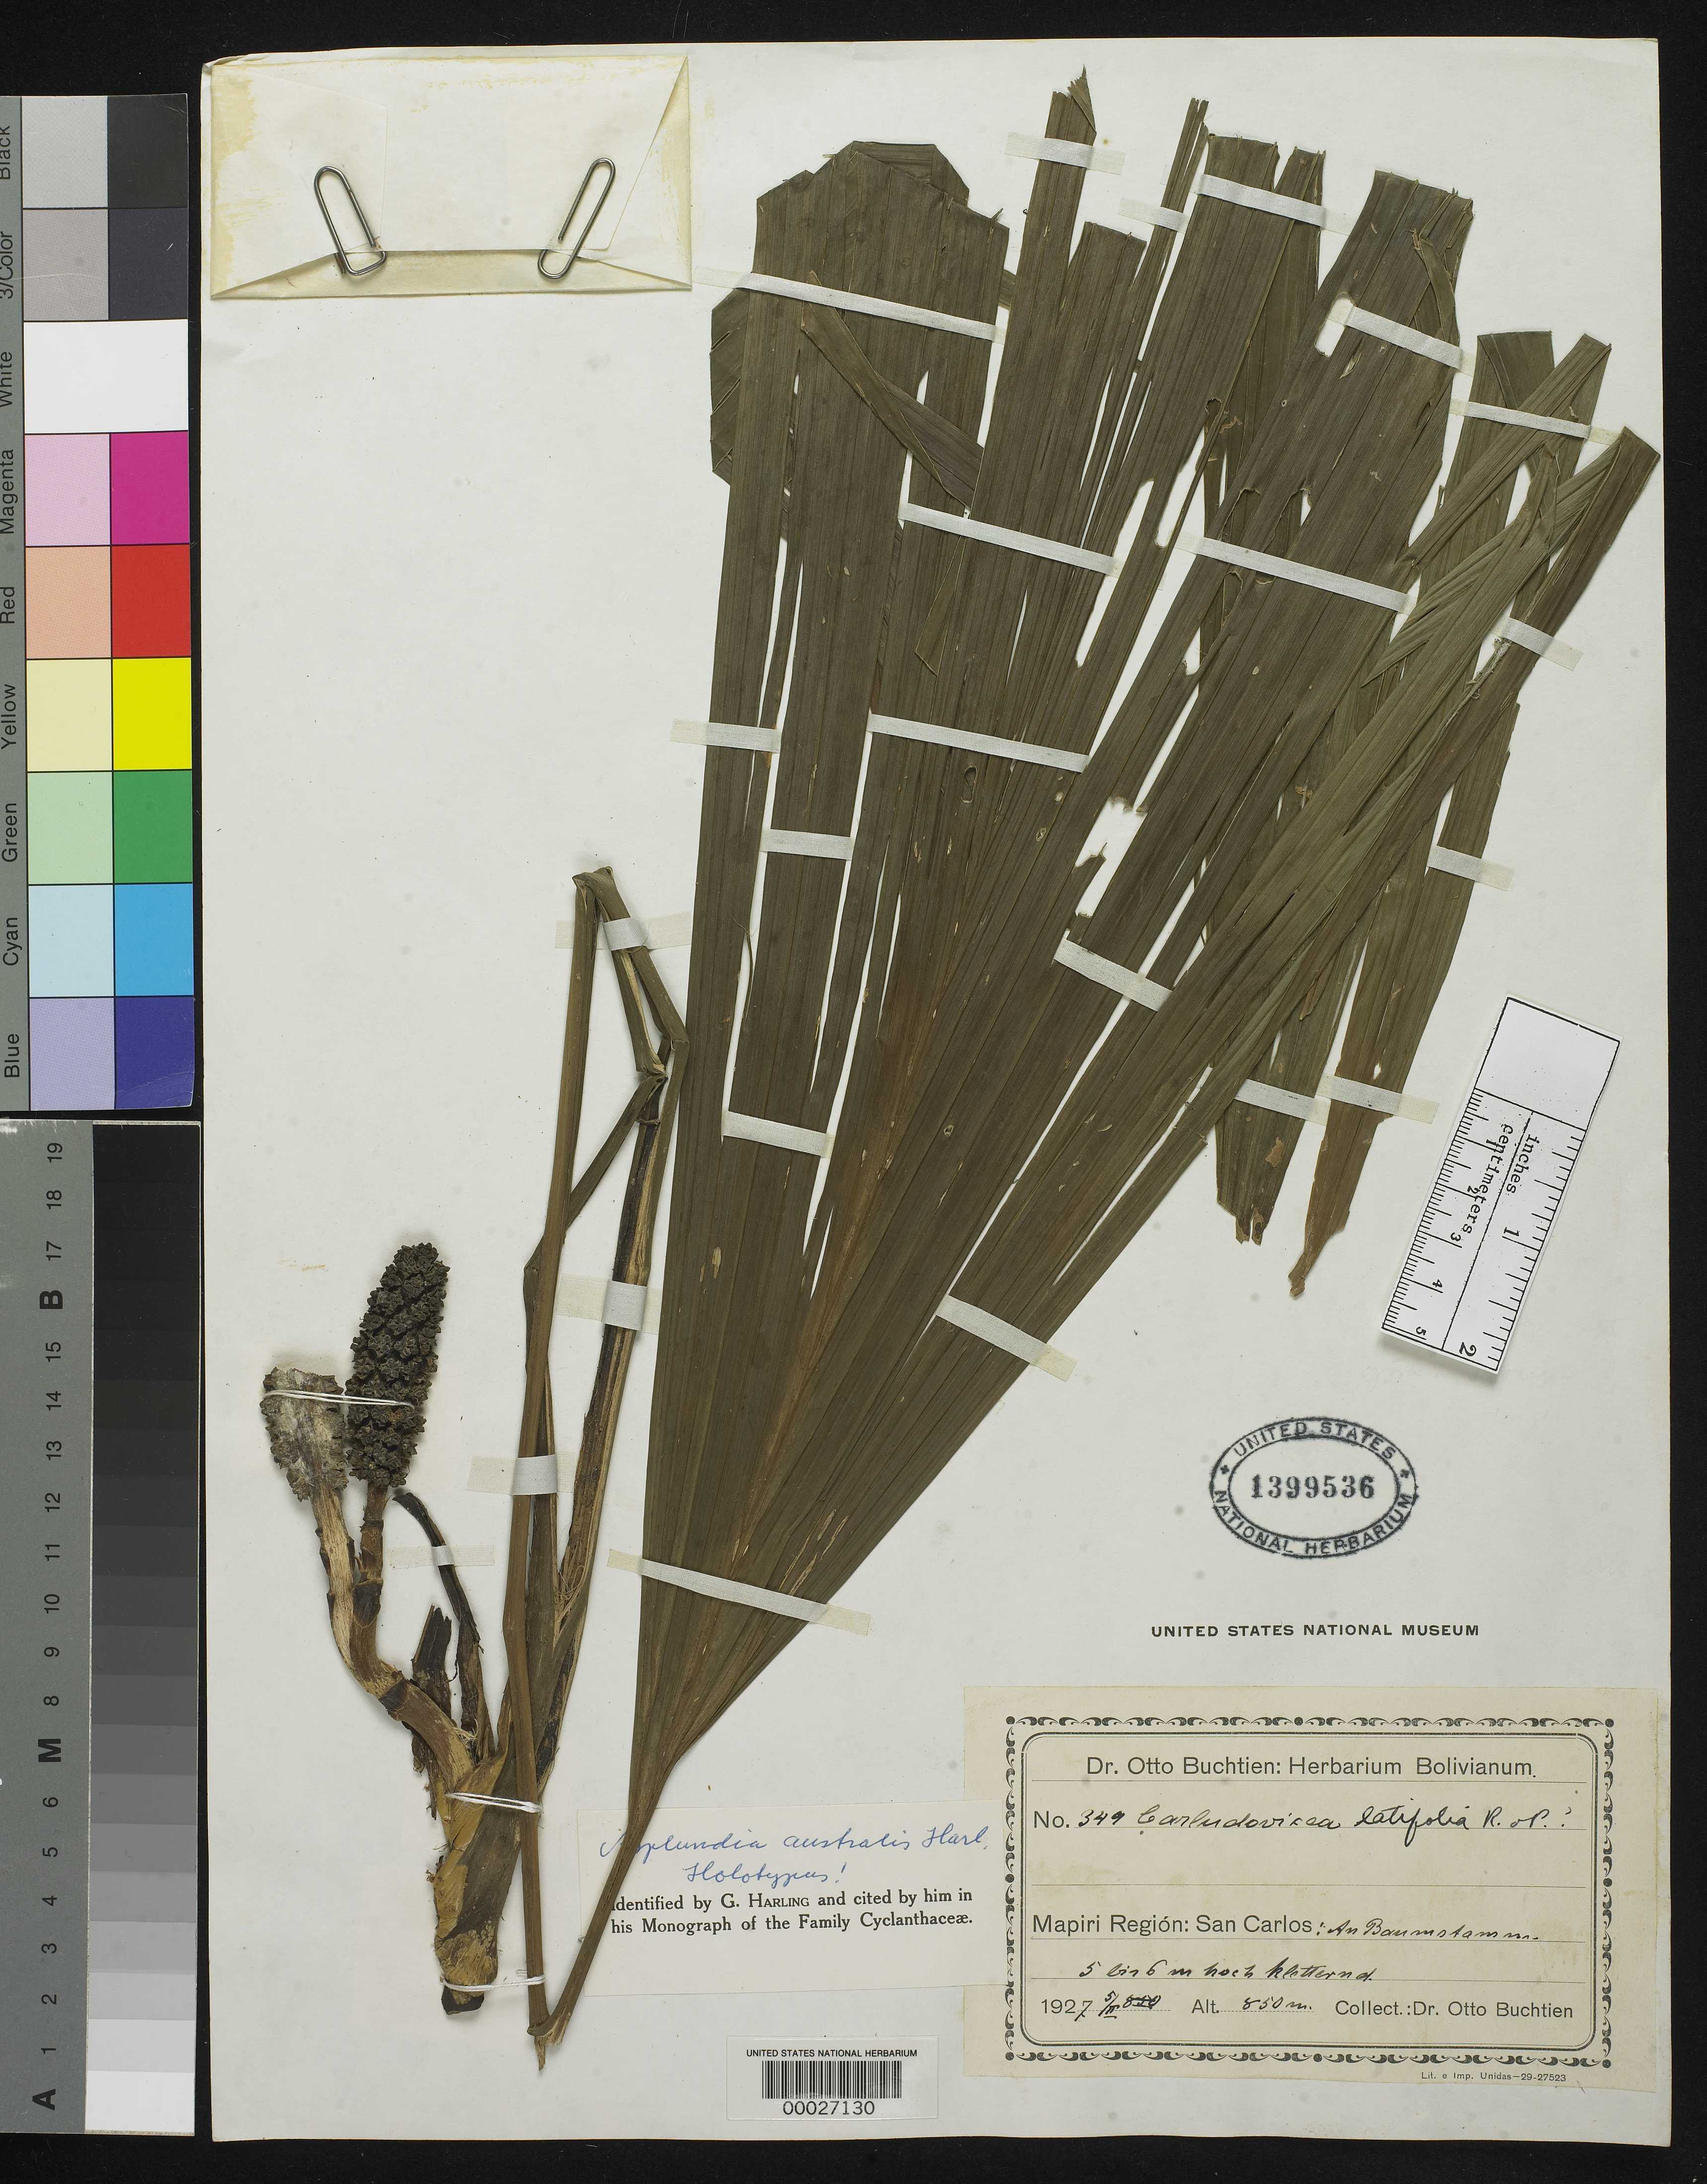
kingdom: Plantae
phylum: Tracheophyta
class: Liliopsida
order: Pandanales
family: Cyclanthaceae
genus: Asplundia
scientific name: Asplundia australis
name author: Harling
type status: Holotype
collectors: O. Buchtien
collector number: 349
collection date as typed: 05 Feb 1927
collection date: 1927-02-05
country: Bolivia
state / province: La Paz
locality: Mapiri River, San Carlos.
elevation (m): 850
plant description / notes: See also sheet 2 (USNH 1399537). Although only this sheet (USNH 1399536) was annotated "holotype" by Harling, USNH 1399537 is annotated "sheet 2"; protologue neither specifies a single sheet as holotype, nor cites an isotype at US.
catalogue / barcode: US 1399536